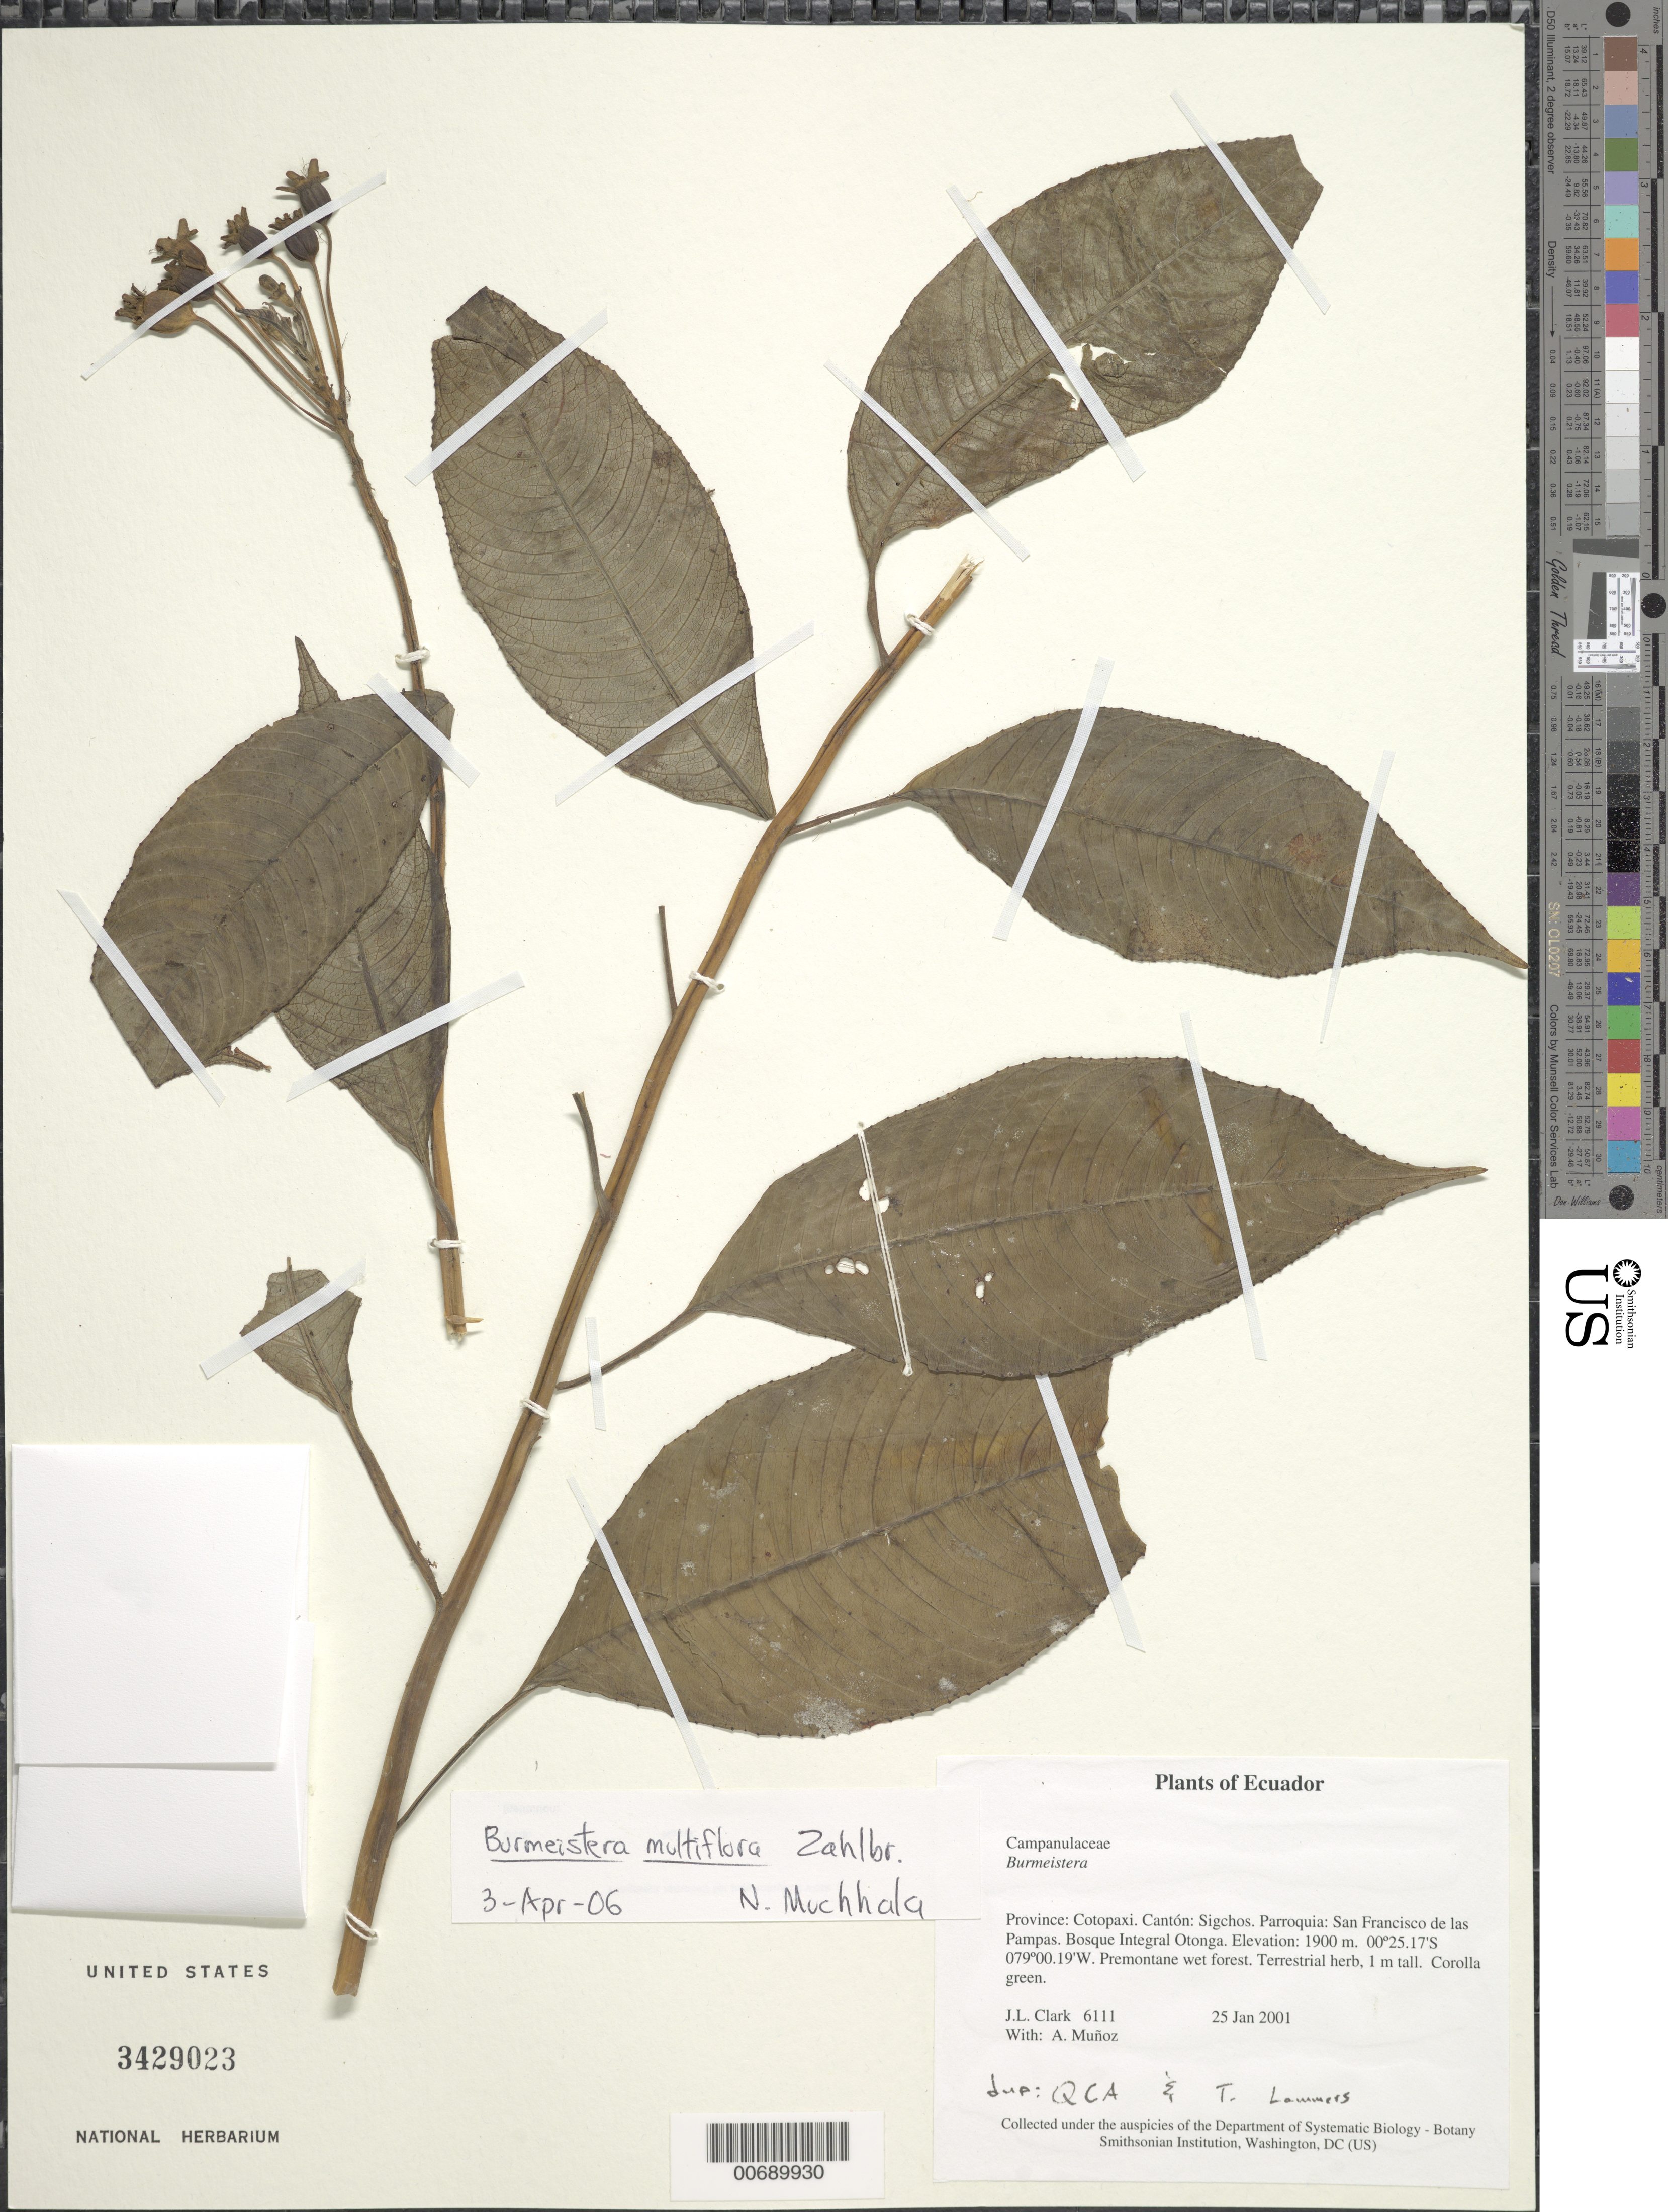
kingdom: Plantae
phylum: Tracheophyta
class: Magnoliopsida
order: Asterales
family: Campanulaceae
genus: Burmeistera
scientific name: Burmeistera sp.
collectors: J. L. Clark & A. Muñoz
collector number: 6111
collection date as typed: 25 Jan 2001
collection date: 2001-01-25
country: Ecuador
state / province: Cotopaxi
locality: Sigchos. Parroquia: San Francisco de las Pampas. Bosque Integral Otonga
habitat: Premontane wet forest.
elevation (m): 1900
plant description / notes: QCNE, US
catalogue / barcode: US 3429023